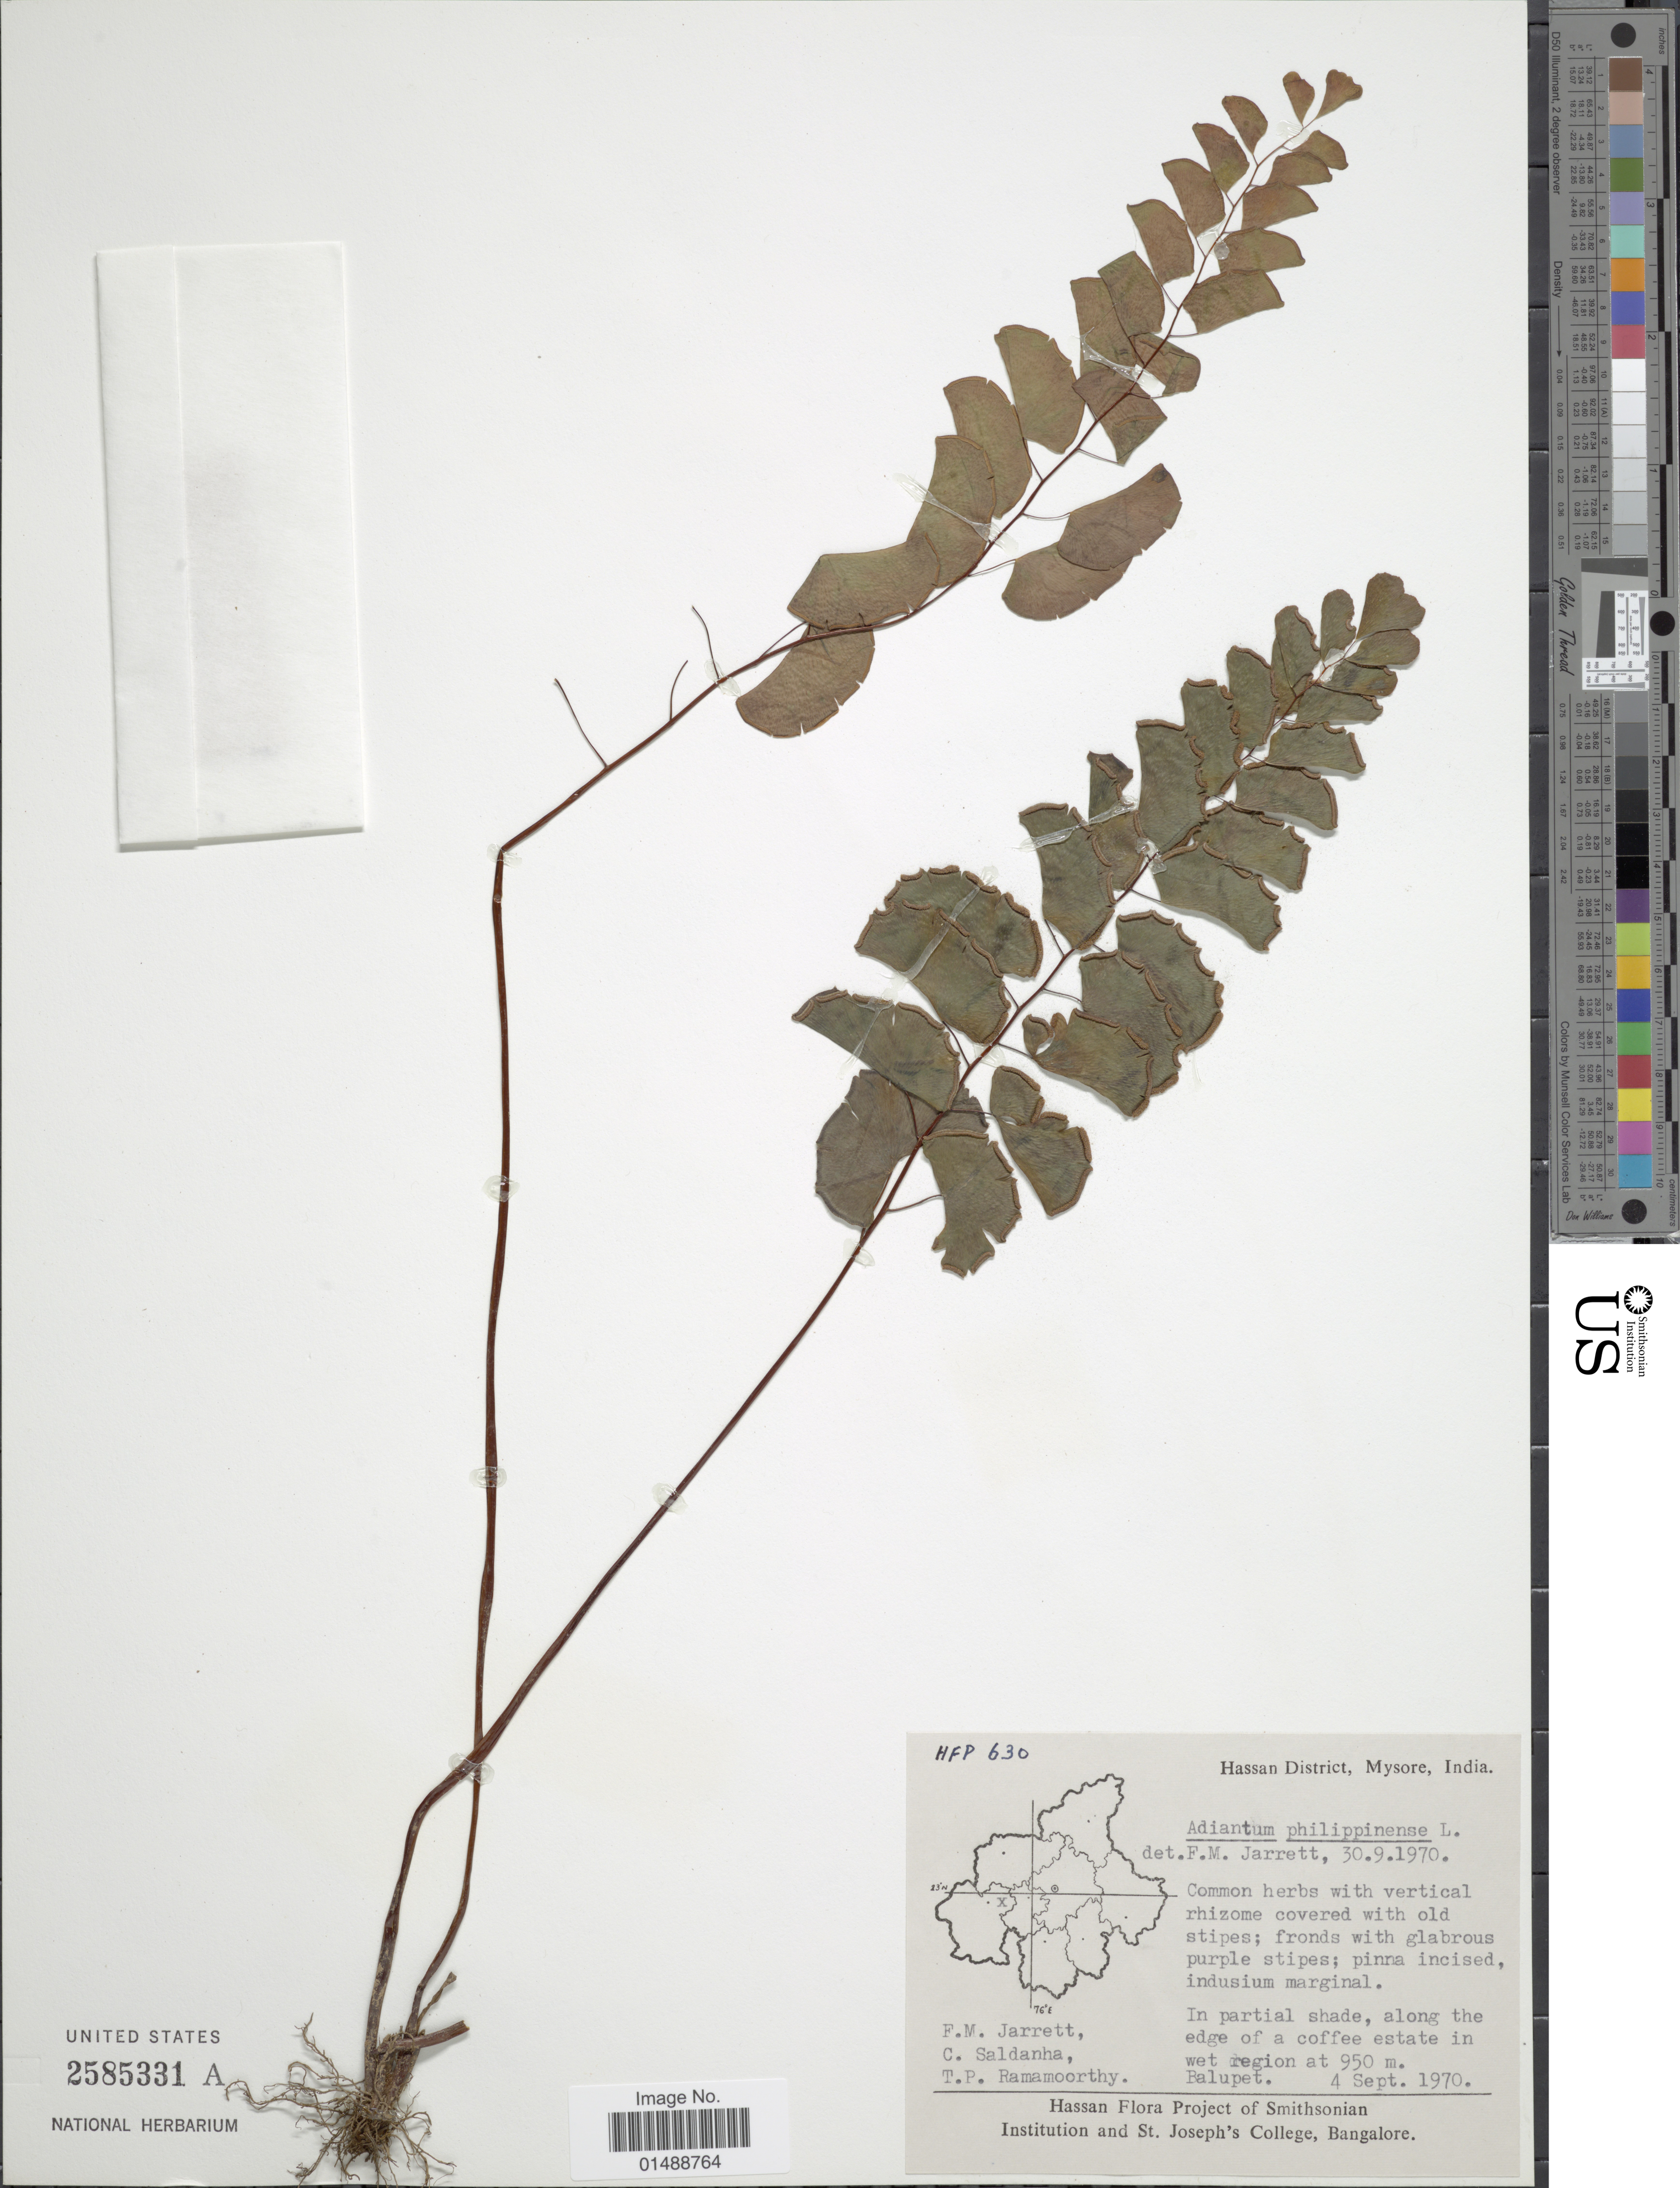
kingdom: Plantae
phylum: Tracheophyta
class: Polypodiopsida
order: Polypodiales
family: Pteridaceae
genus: Adiantum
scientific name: Adiantum philippense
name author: L.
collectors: F. M. Jarrett, C. Saldanha & T. P. Ramamoorthy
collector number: HFP 630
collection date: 1970-09-04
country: India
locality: Hassan District, Mysore, India.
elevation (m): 950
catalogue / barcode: US 2585331A